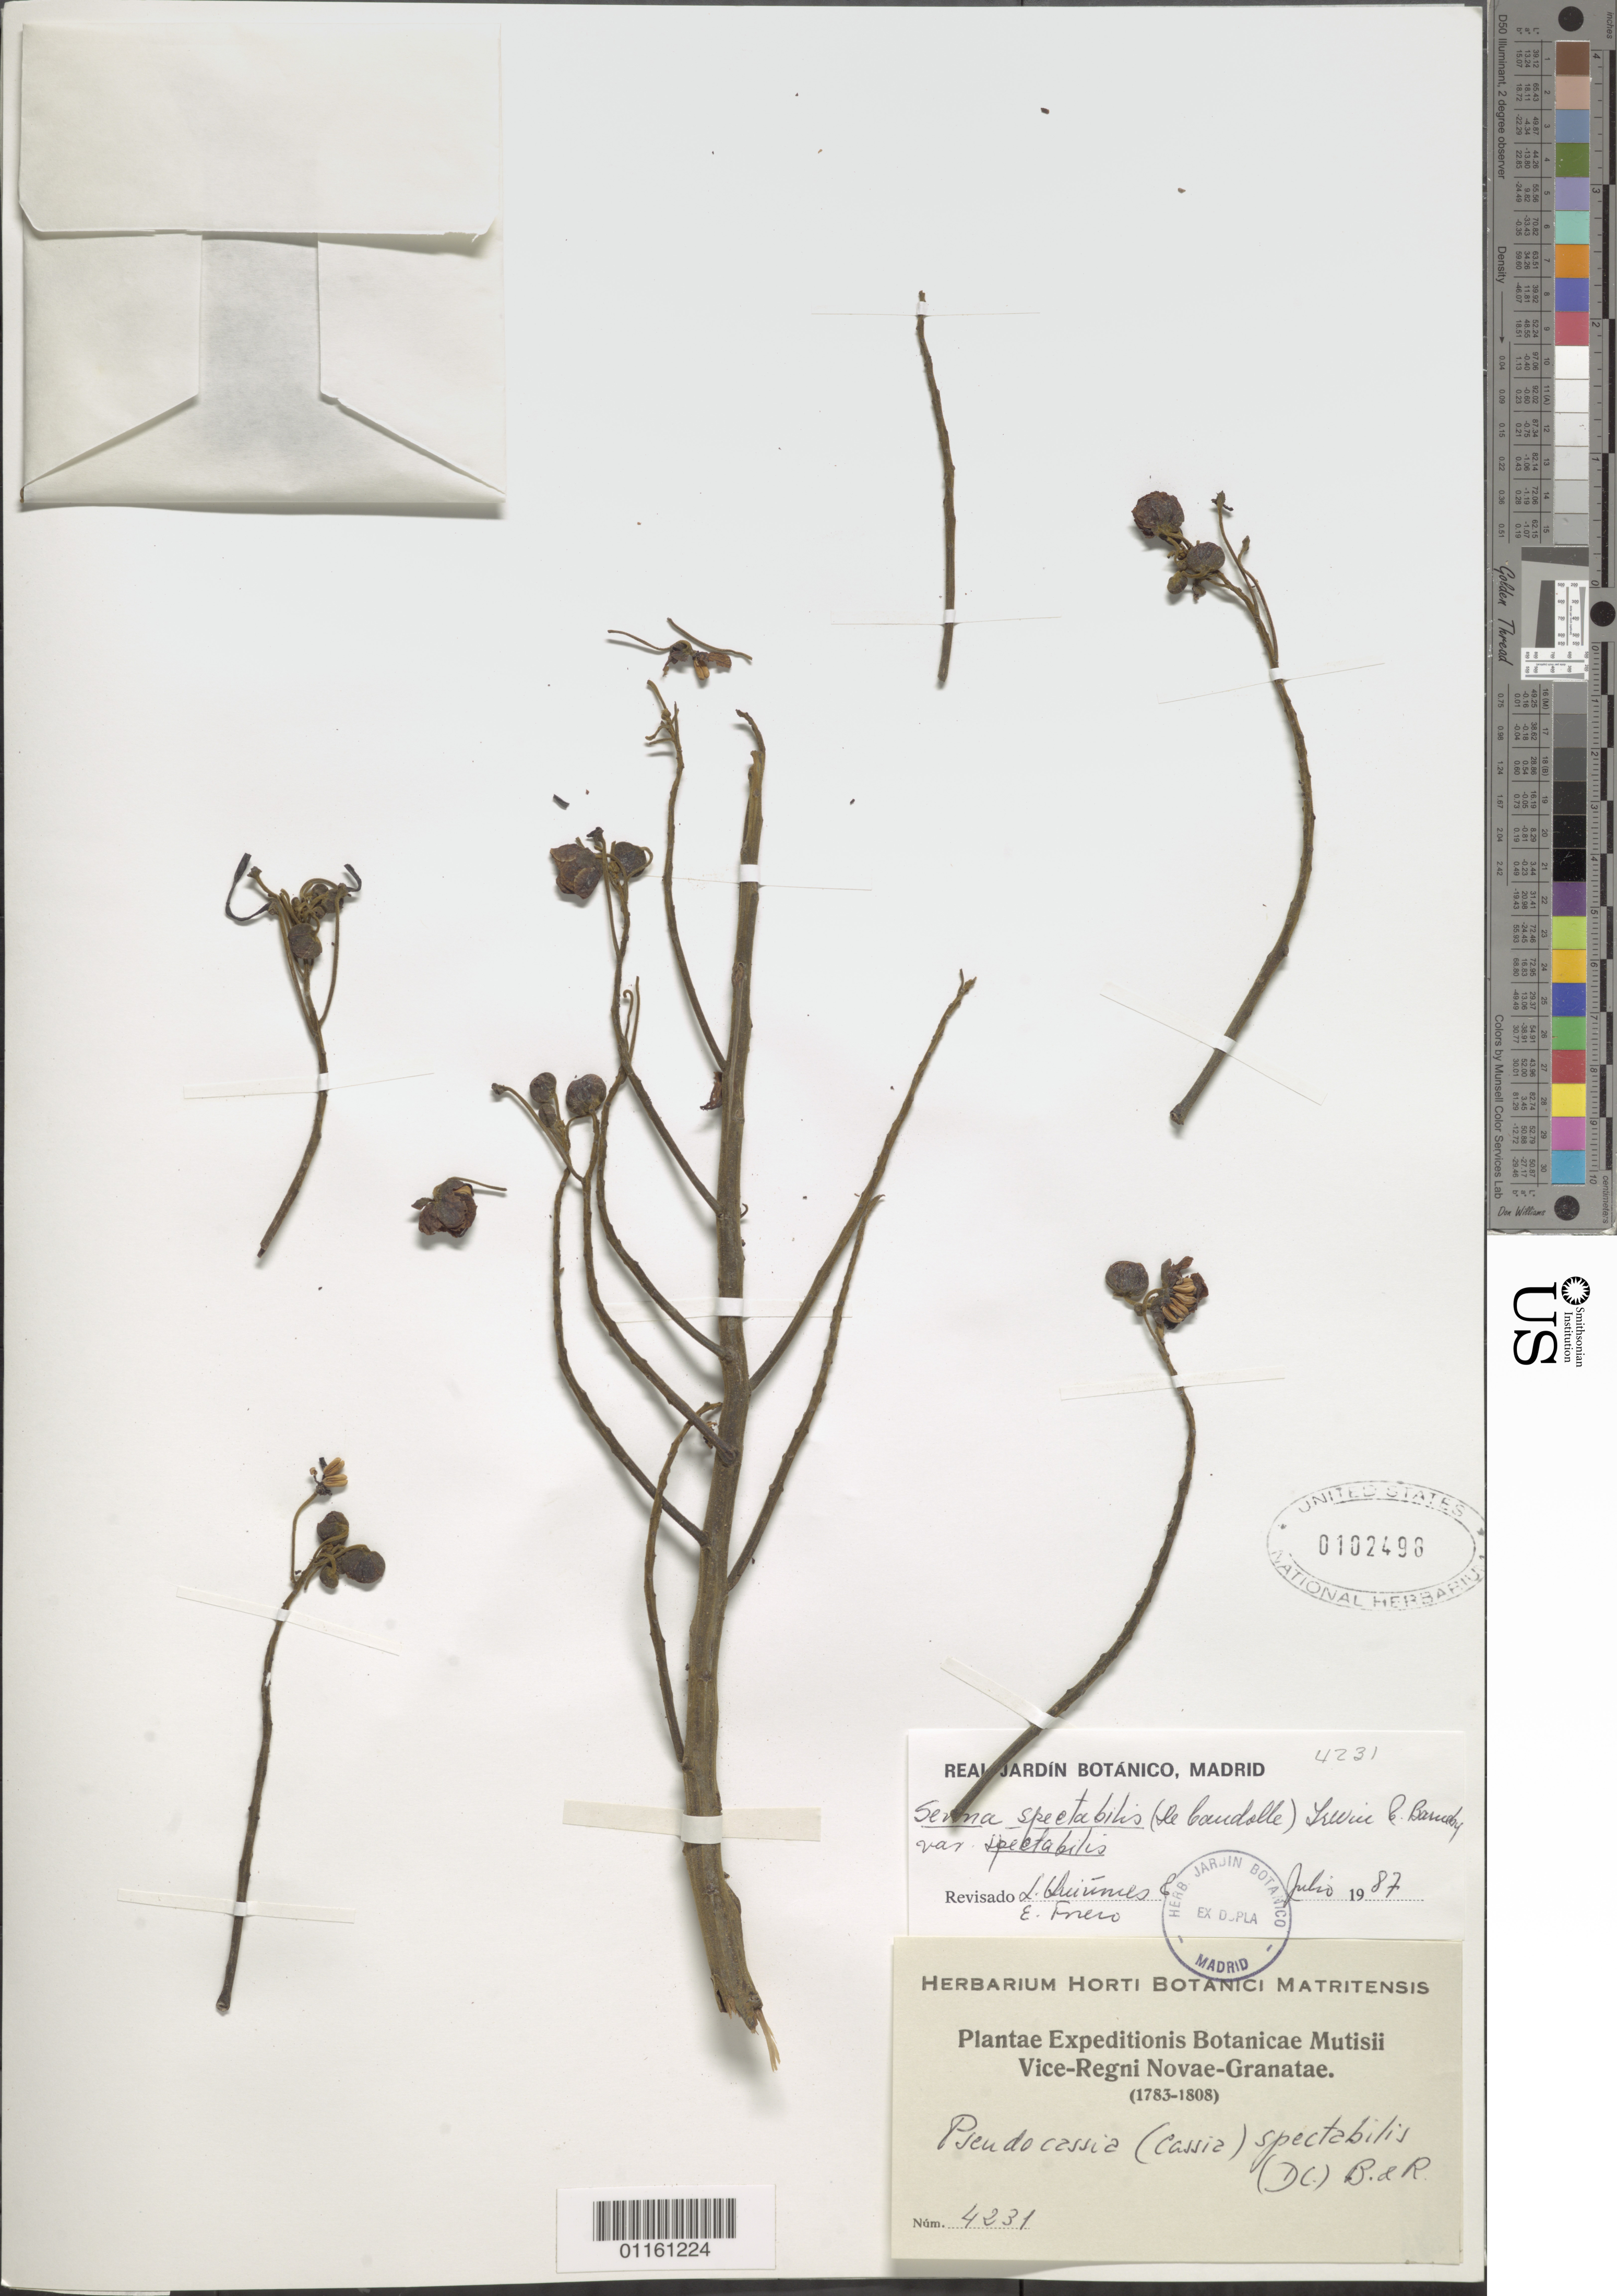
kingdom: Plantae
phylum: Tracheophyta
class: Magnoliopsida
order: Fabales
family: Fabaceae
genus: Senna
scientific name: Senna spectabilis var. spectabilis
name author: (DC.) H.S. Irwin & Barneby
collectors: J. C. B. Mutis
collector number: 4231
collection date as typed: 1783-1808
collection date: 1783/1808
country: Colombia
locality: Plantae Expeditionis Botanicae Mutisii Vice-Regni Novae-Granatae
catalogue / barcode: US 102498